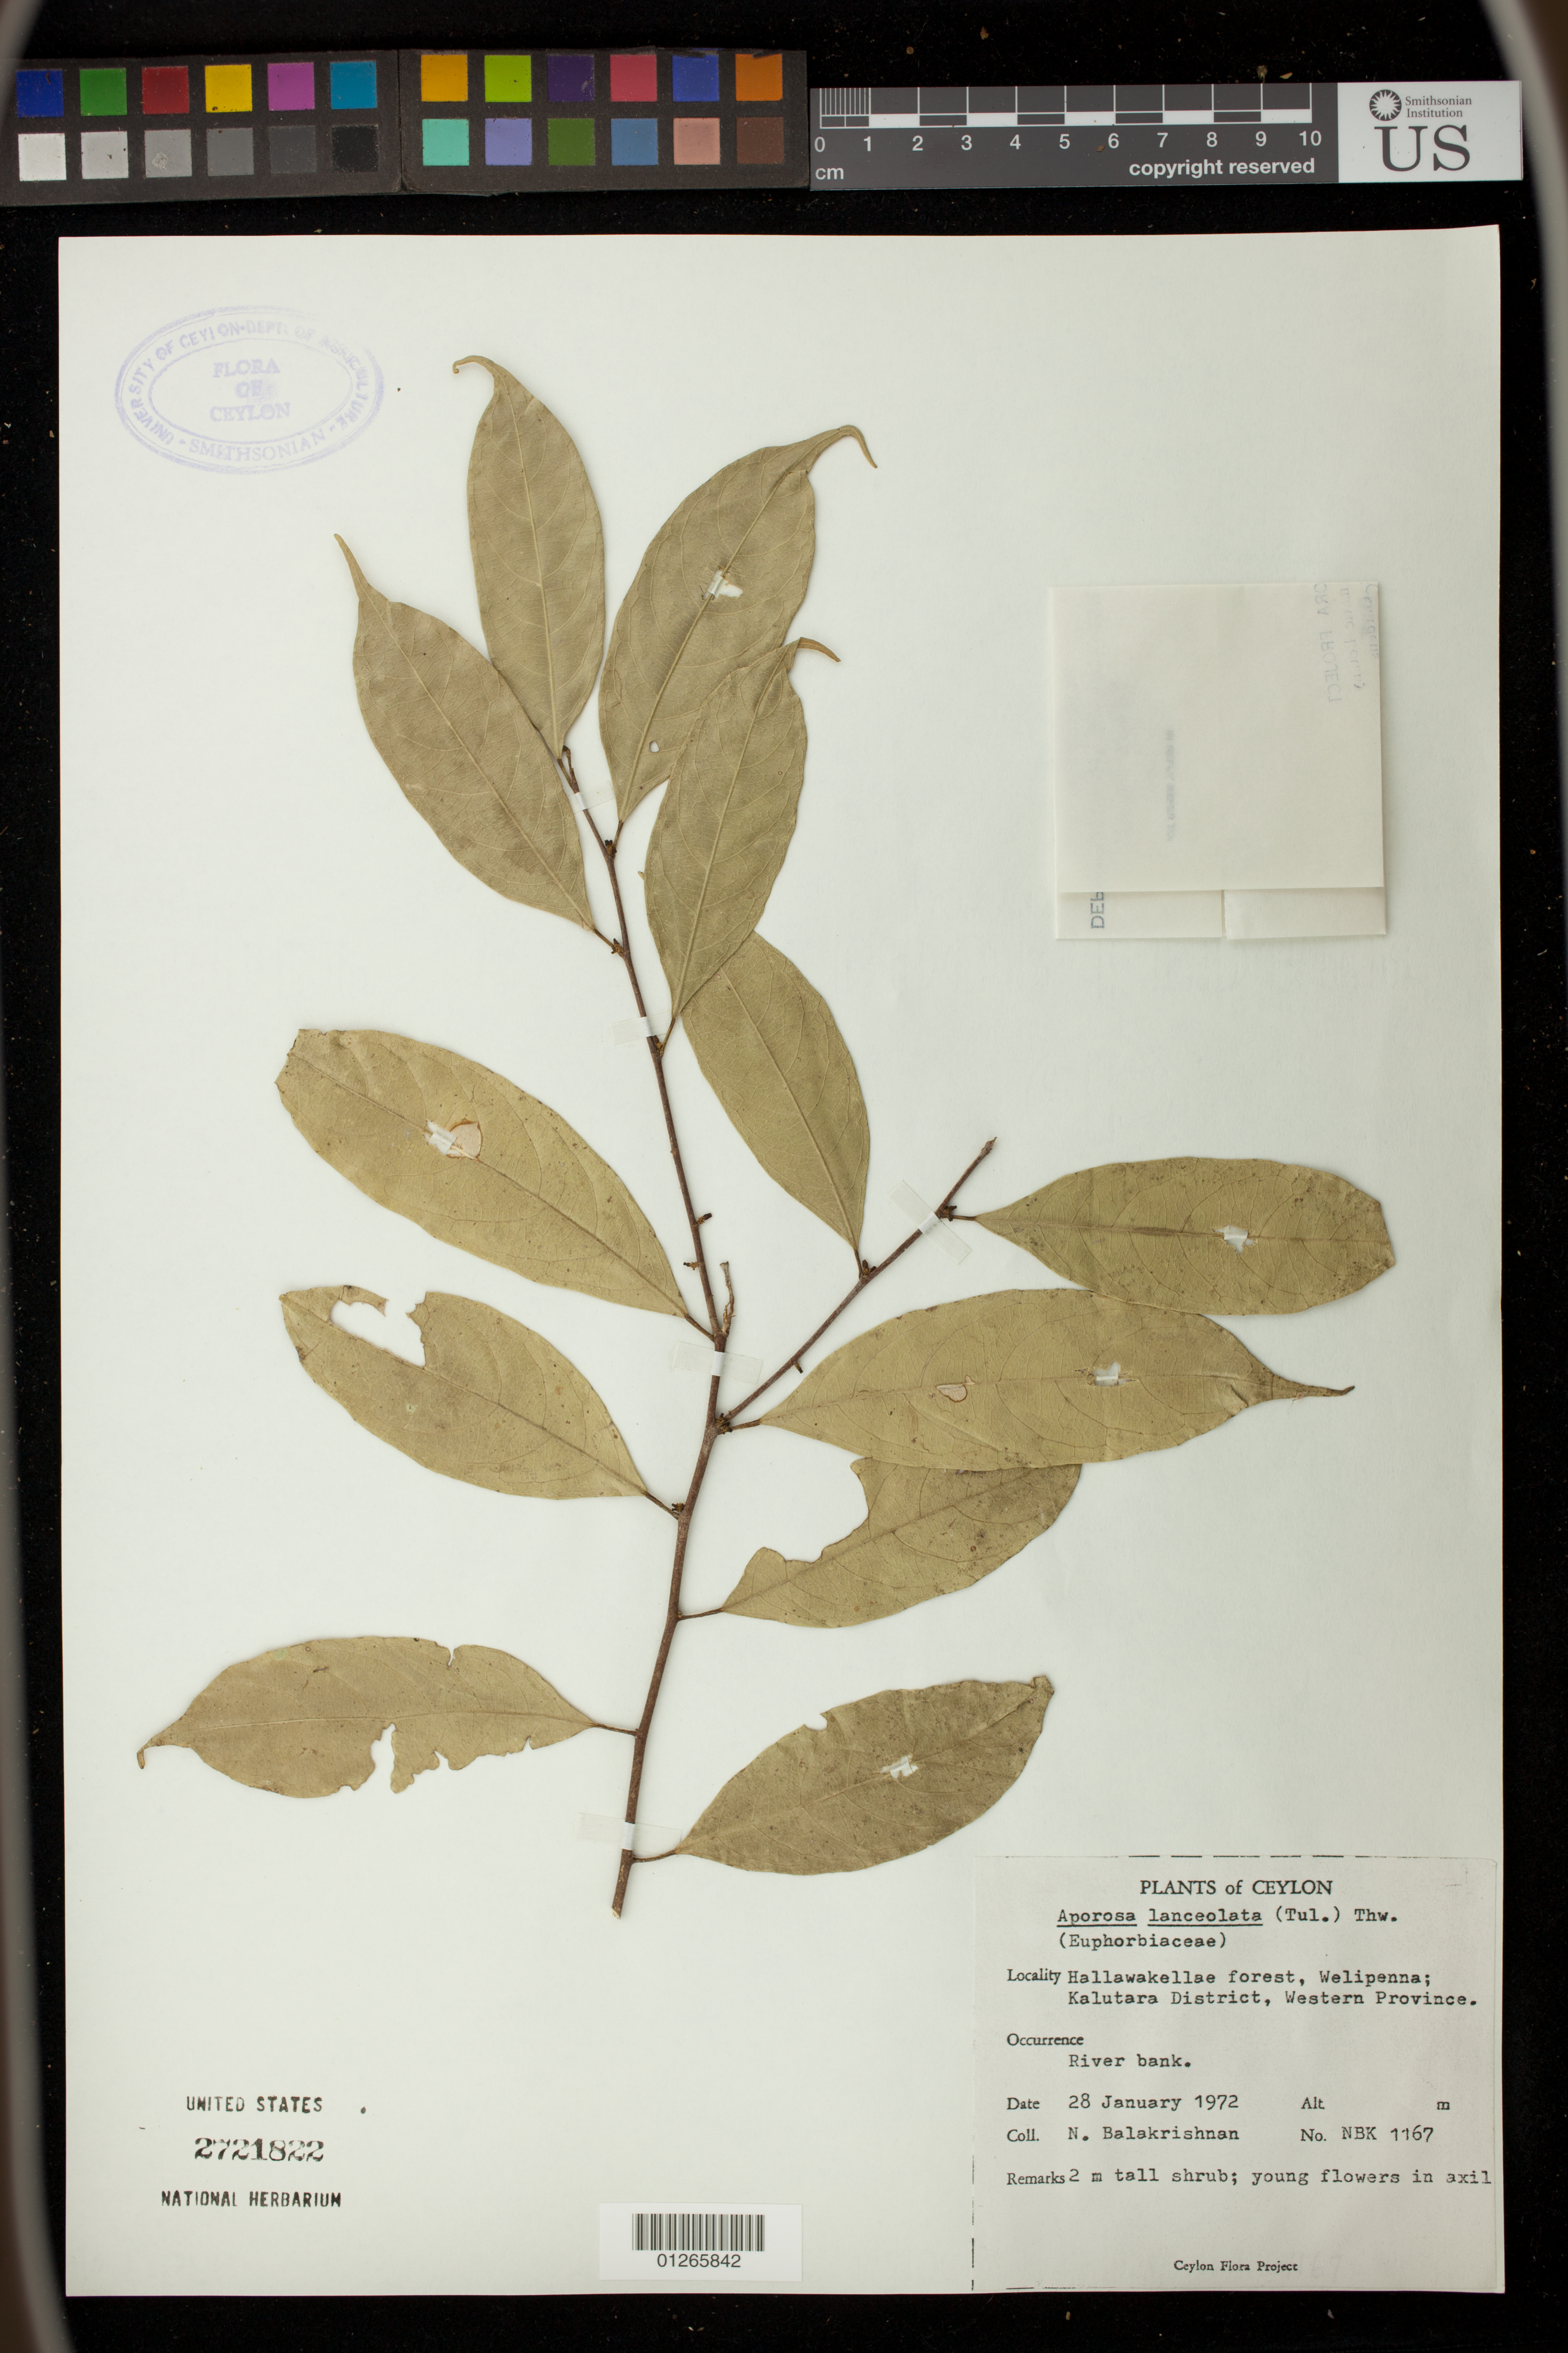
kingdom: Plantae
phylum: Tracheophyta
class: Magnoliopsida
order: Malpighiales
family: Phyllanthaceae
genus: Aporosa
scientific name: Aporosa lanceolata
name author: Müll. Arg.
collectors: N. Balakrishnan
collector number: NBK 1167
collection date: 1972-01-28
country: Sri Lanka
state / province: Western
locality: Hallawakellae forest, Welipenna: Kalutara District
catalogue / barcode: US 2721822